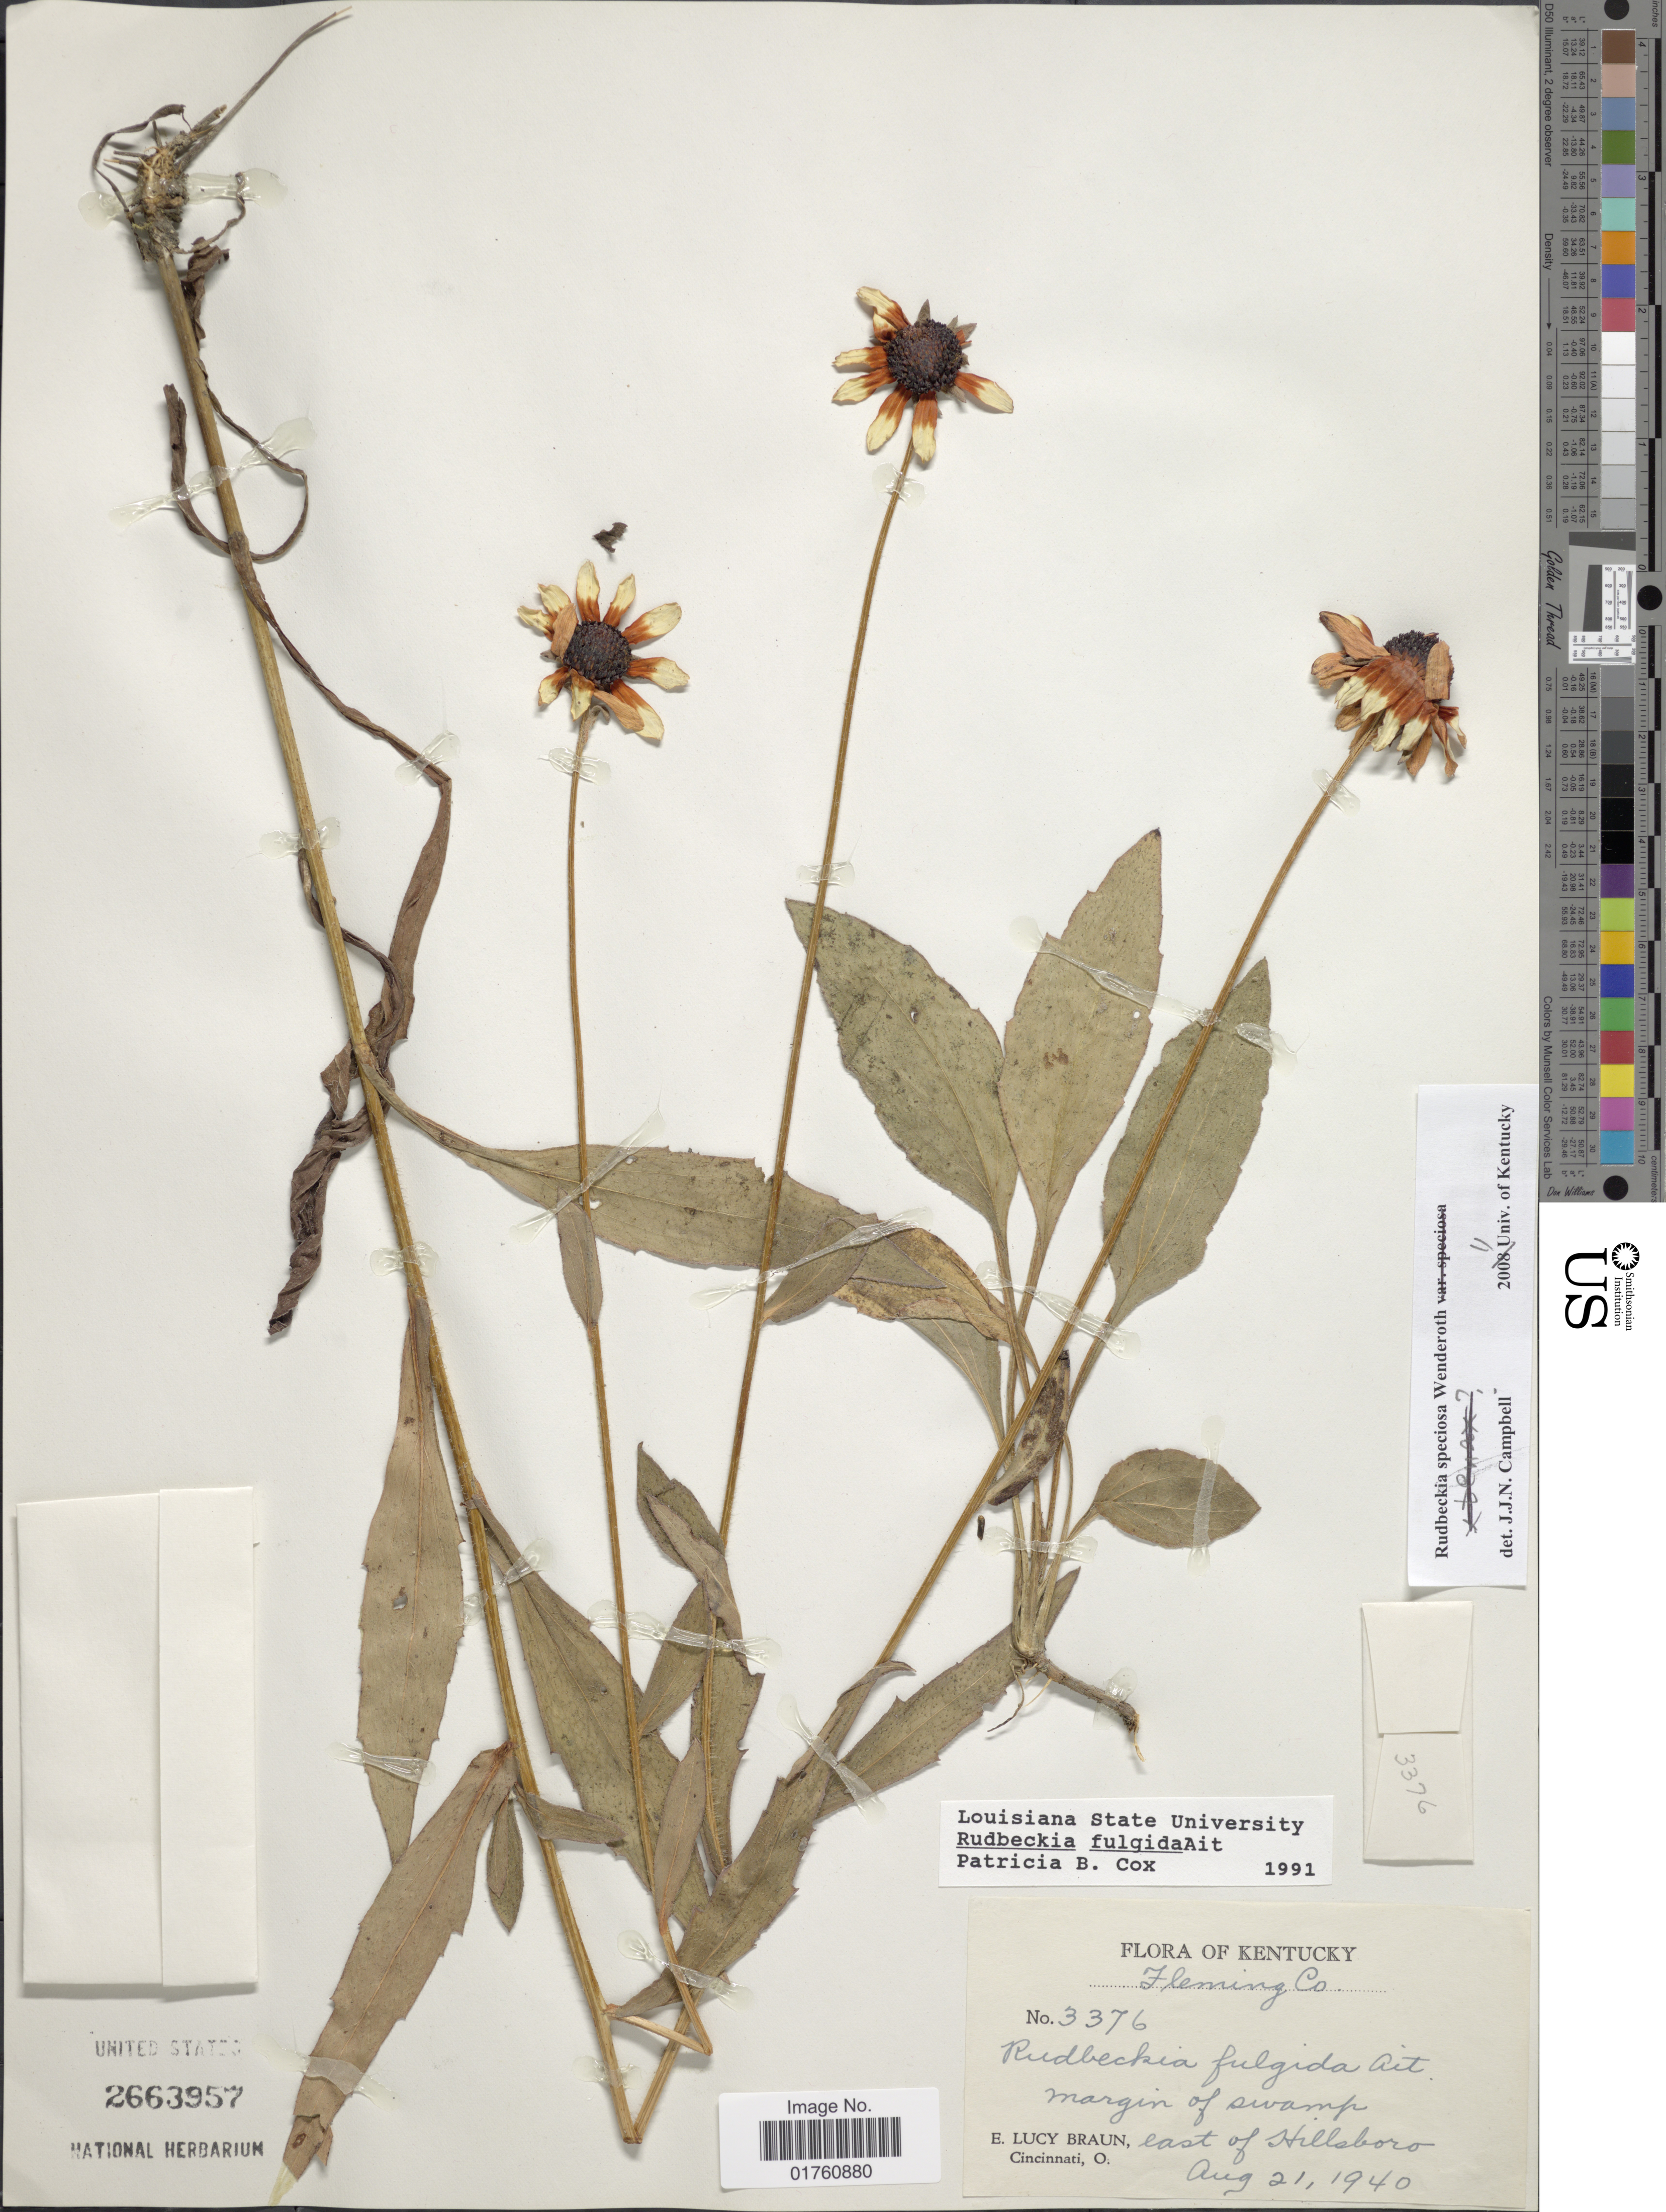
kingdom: Plantae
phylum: Tracheophyta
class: Magnoliopsida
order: Asterales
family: Asteraceae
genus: Rudbeckia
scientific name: Rudbeckia fulgida var. speciosa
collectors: E. L. Braun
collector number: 3376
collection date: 1940-08-21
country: United States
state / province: Kentucky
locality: Fleiming Co, margin of swamp, east of Hillsboro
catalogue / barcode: US 2663957